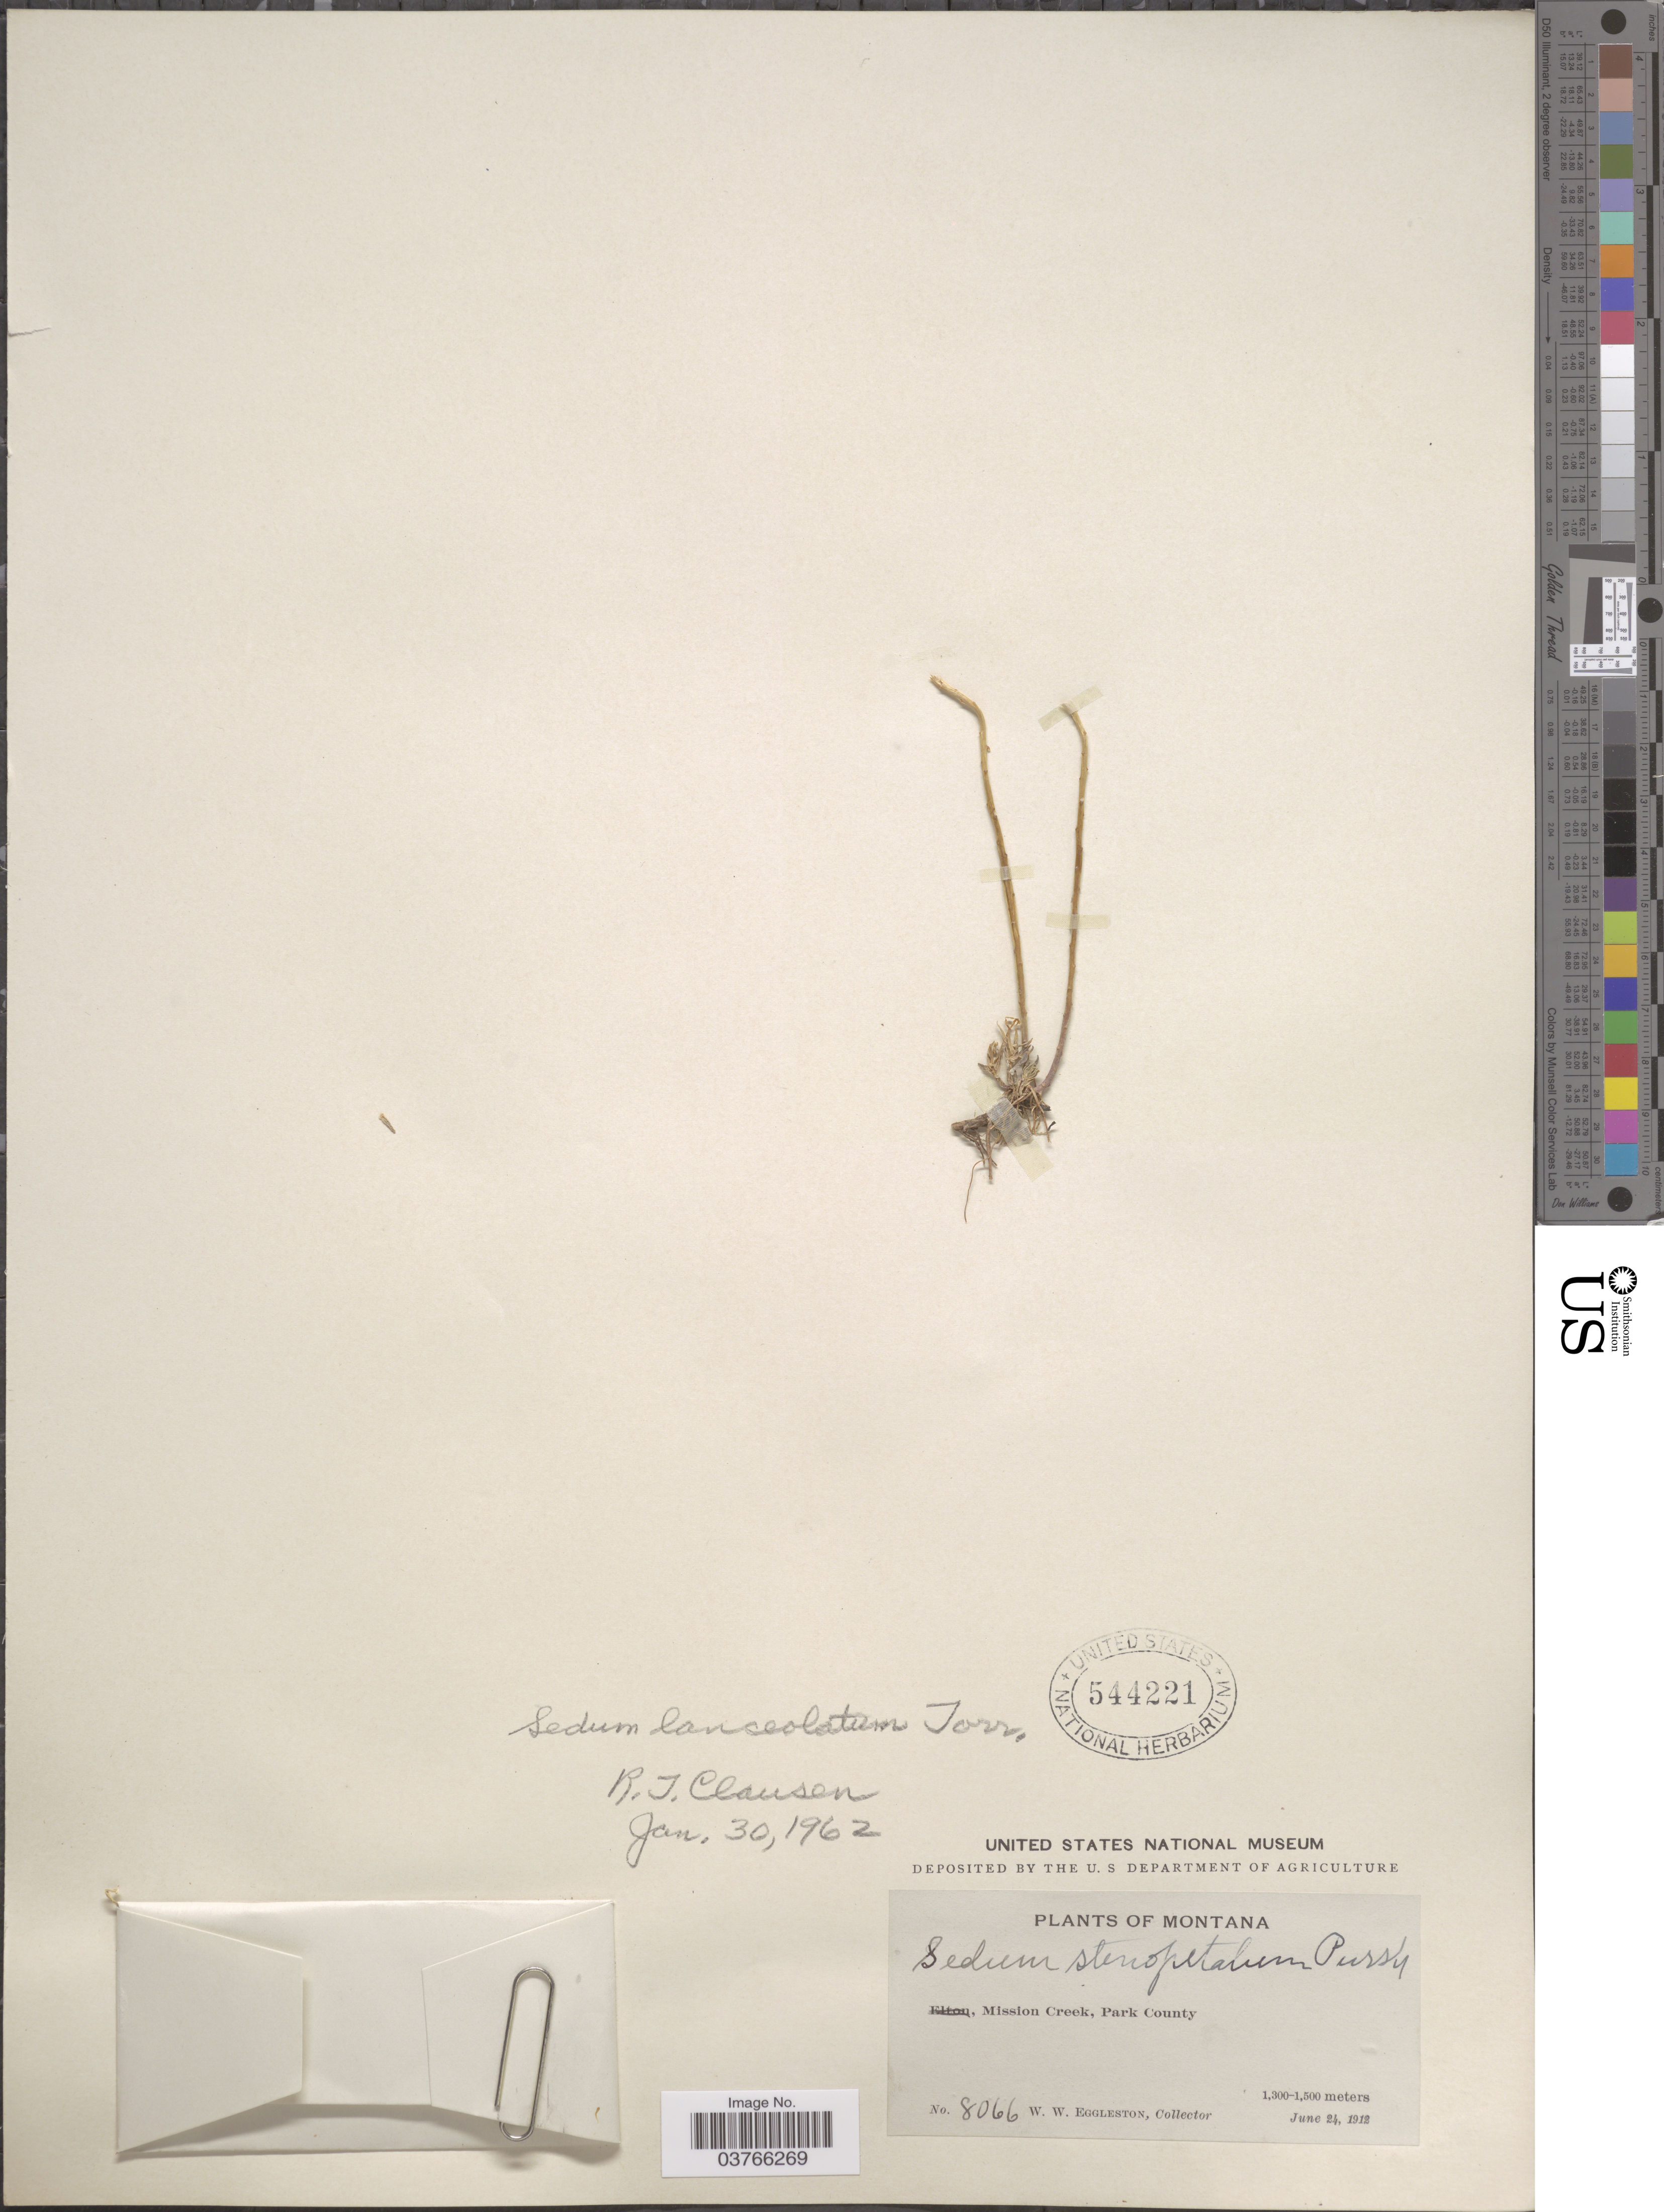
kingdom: Plantae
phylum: Tracheophyta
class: Magnoliopsida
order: Saxifragales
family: Crassulaceae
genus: Sedum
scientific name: Sedum lanceolatum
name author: Torr.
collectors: W. W. Eggleston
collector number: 8066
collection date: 1912-06-24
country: United States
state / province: Montana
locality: Mission Creek, Park County.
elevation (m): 1300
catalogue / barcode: US 544221